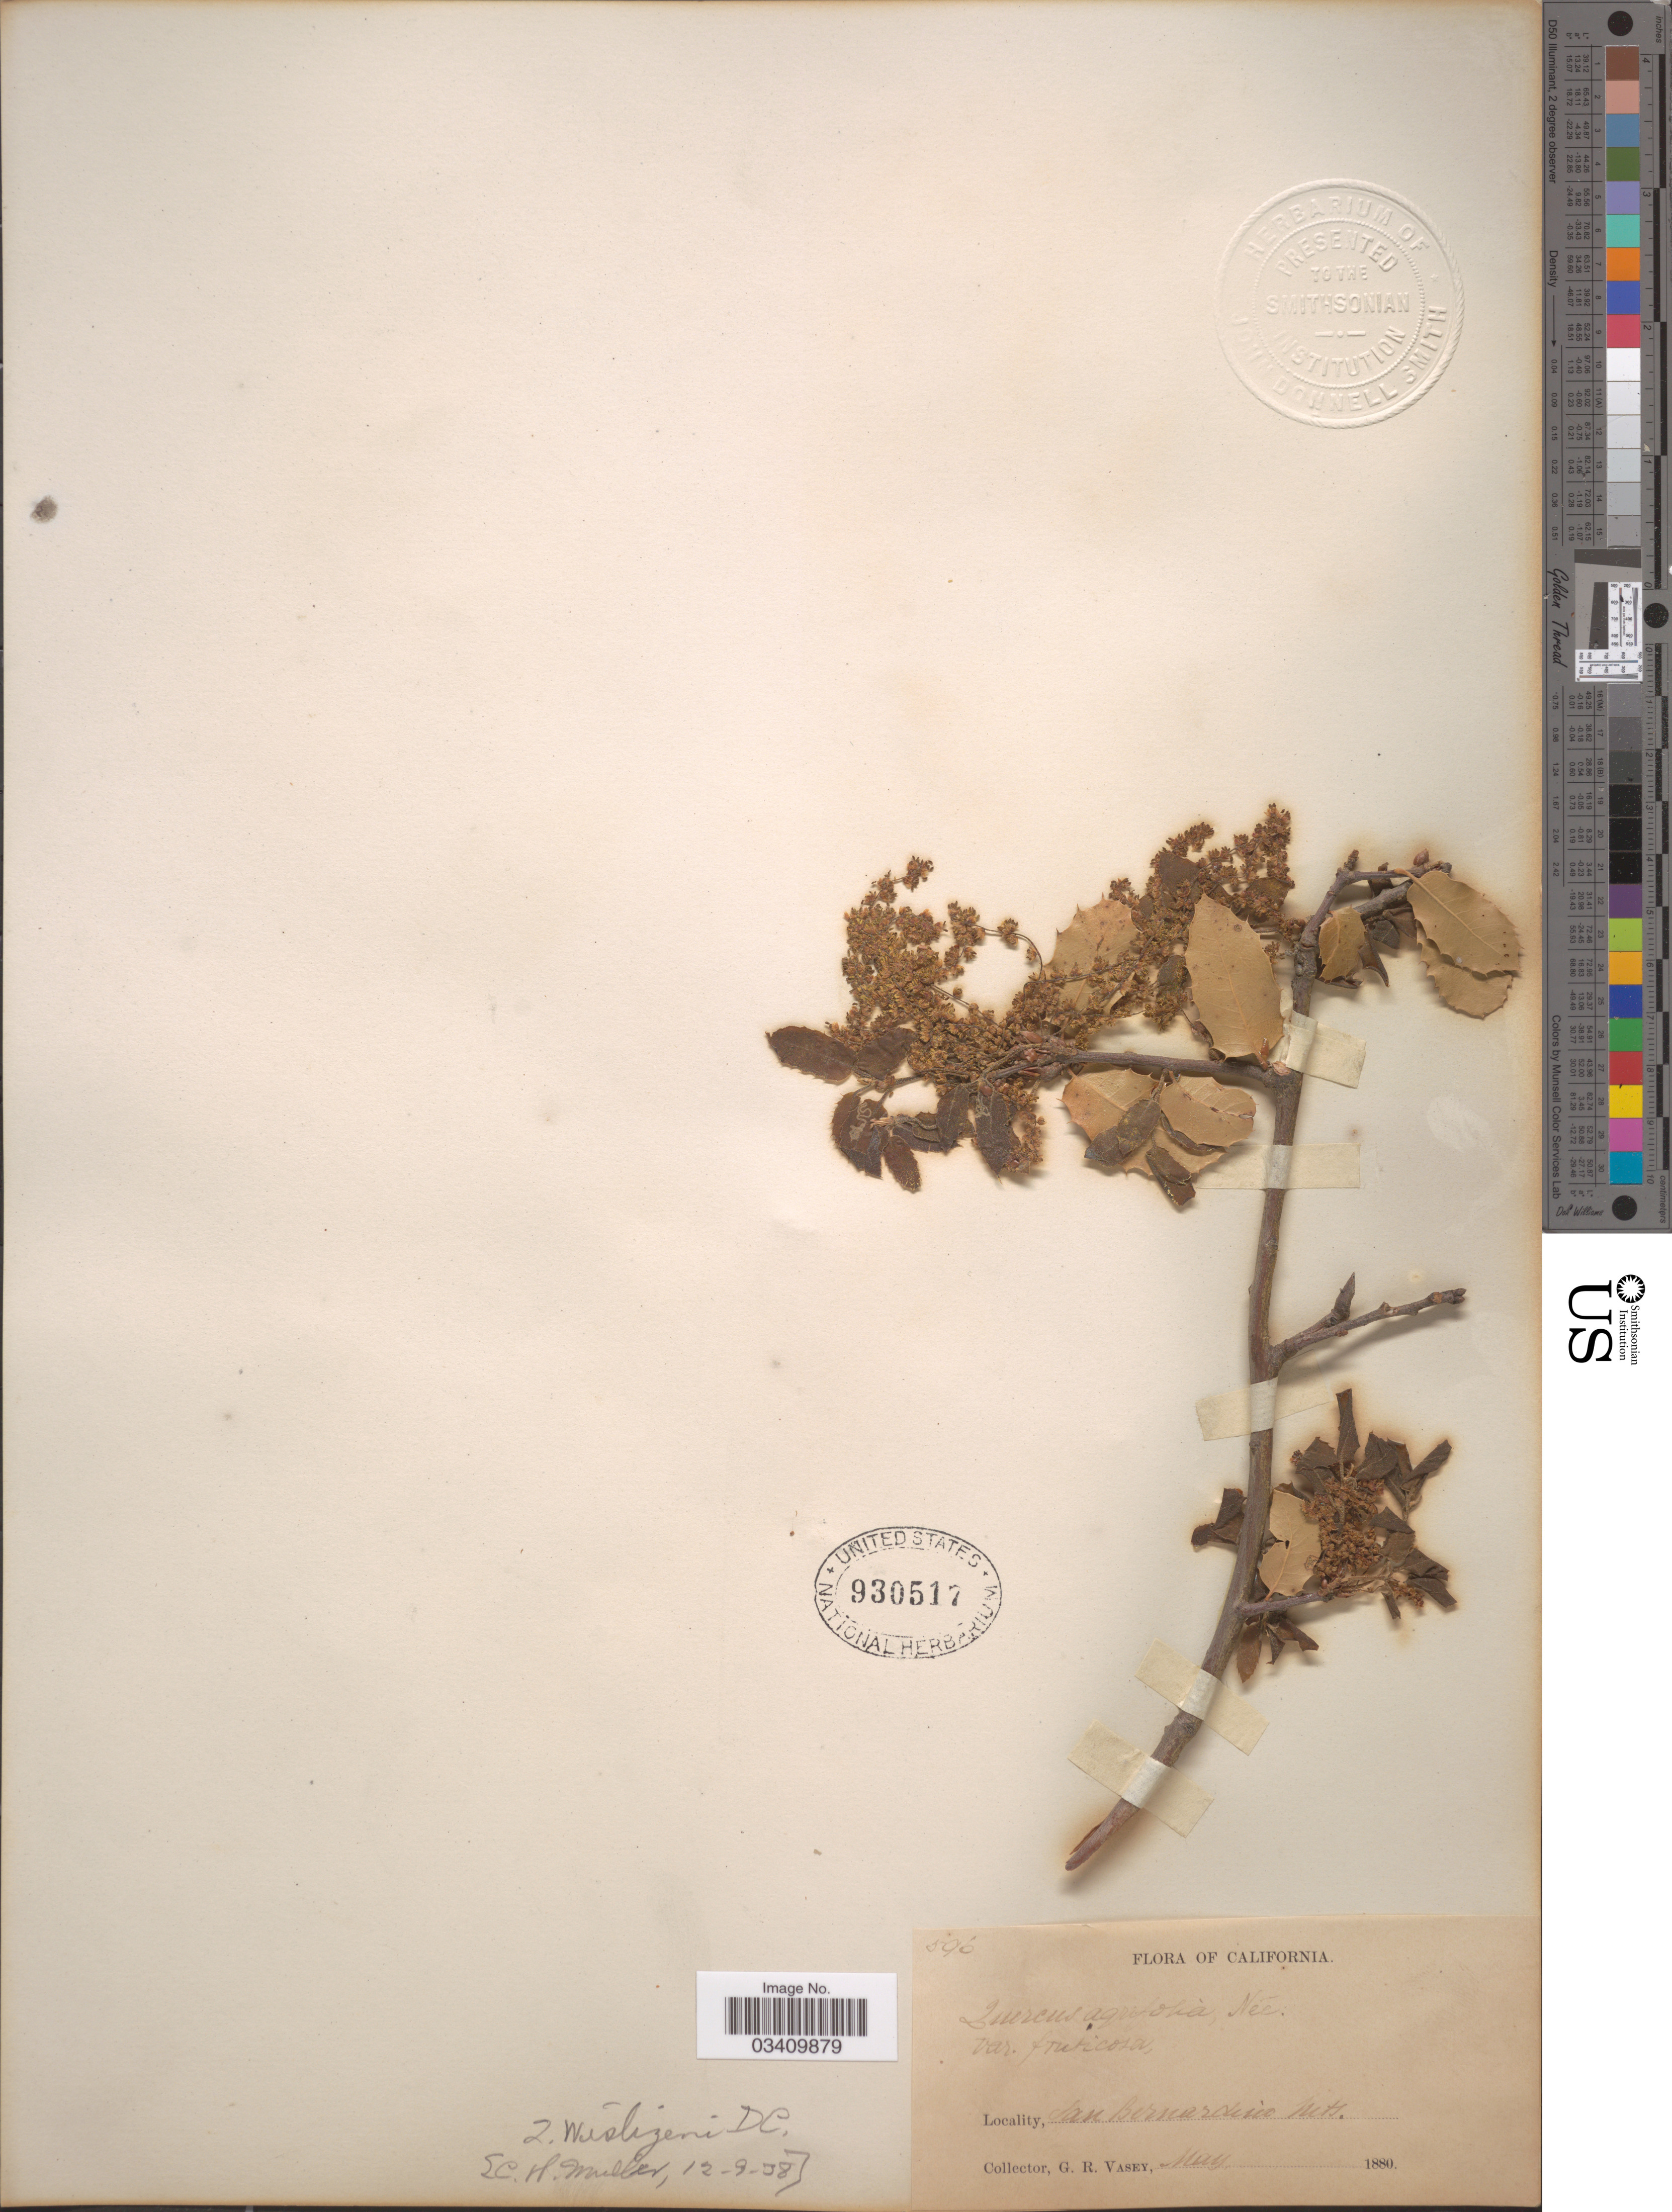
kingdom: Plantae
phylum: Tracheophyta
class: Magnoliopsida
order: Fagales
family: Fagaceae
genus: Quercus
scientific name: Quercus wislizeni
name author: A. DC.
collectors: G. R. Vasey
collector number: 596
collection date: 1880-05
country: United States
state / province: California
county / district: San Bernardino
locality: San Bernardino Mts.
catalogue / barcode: US 930517